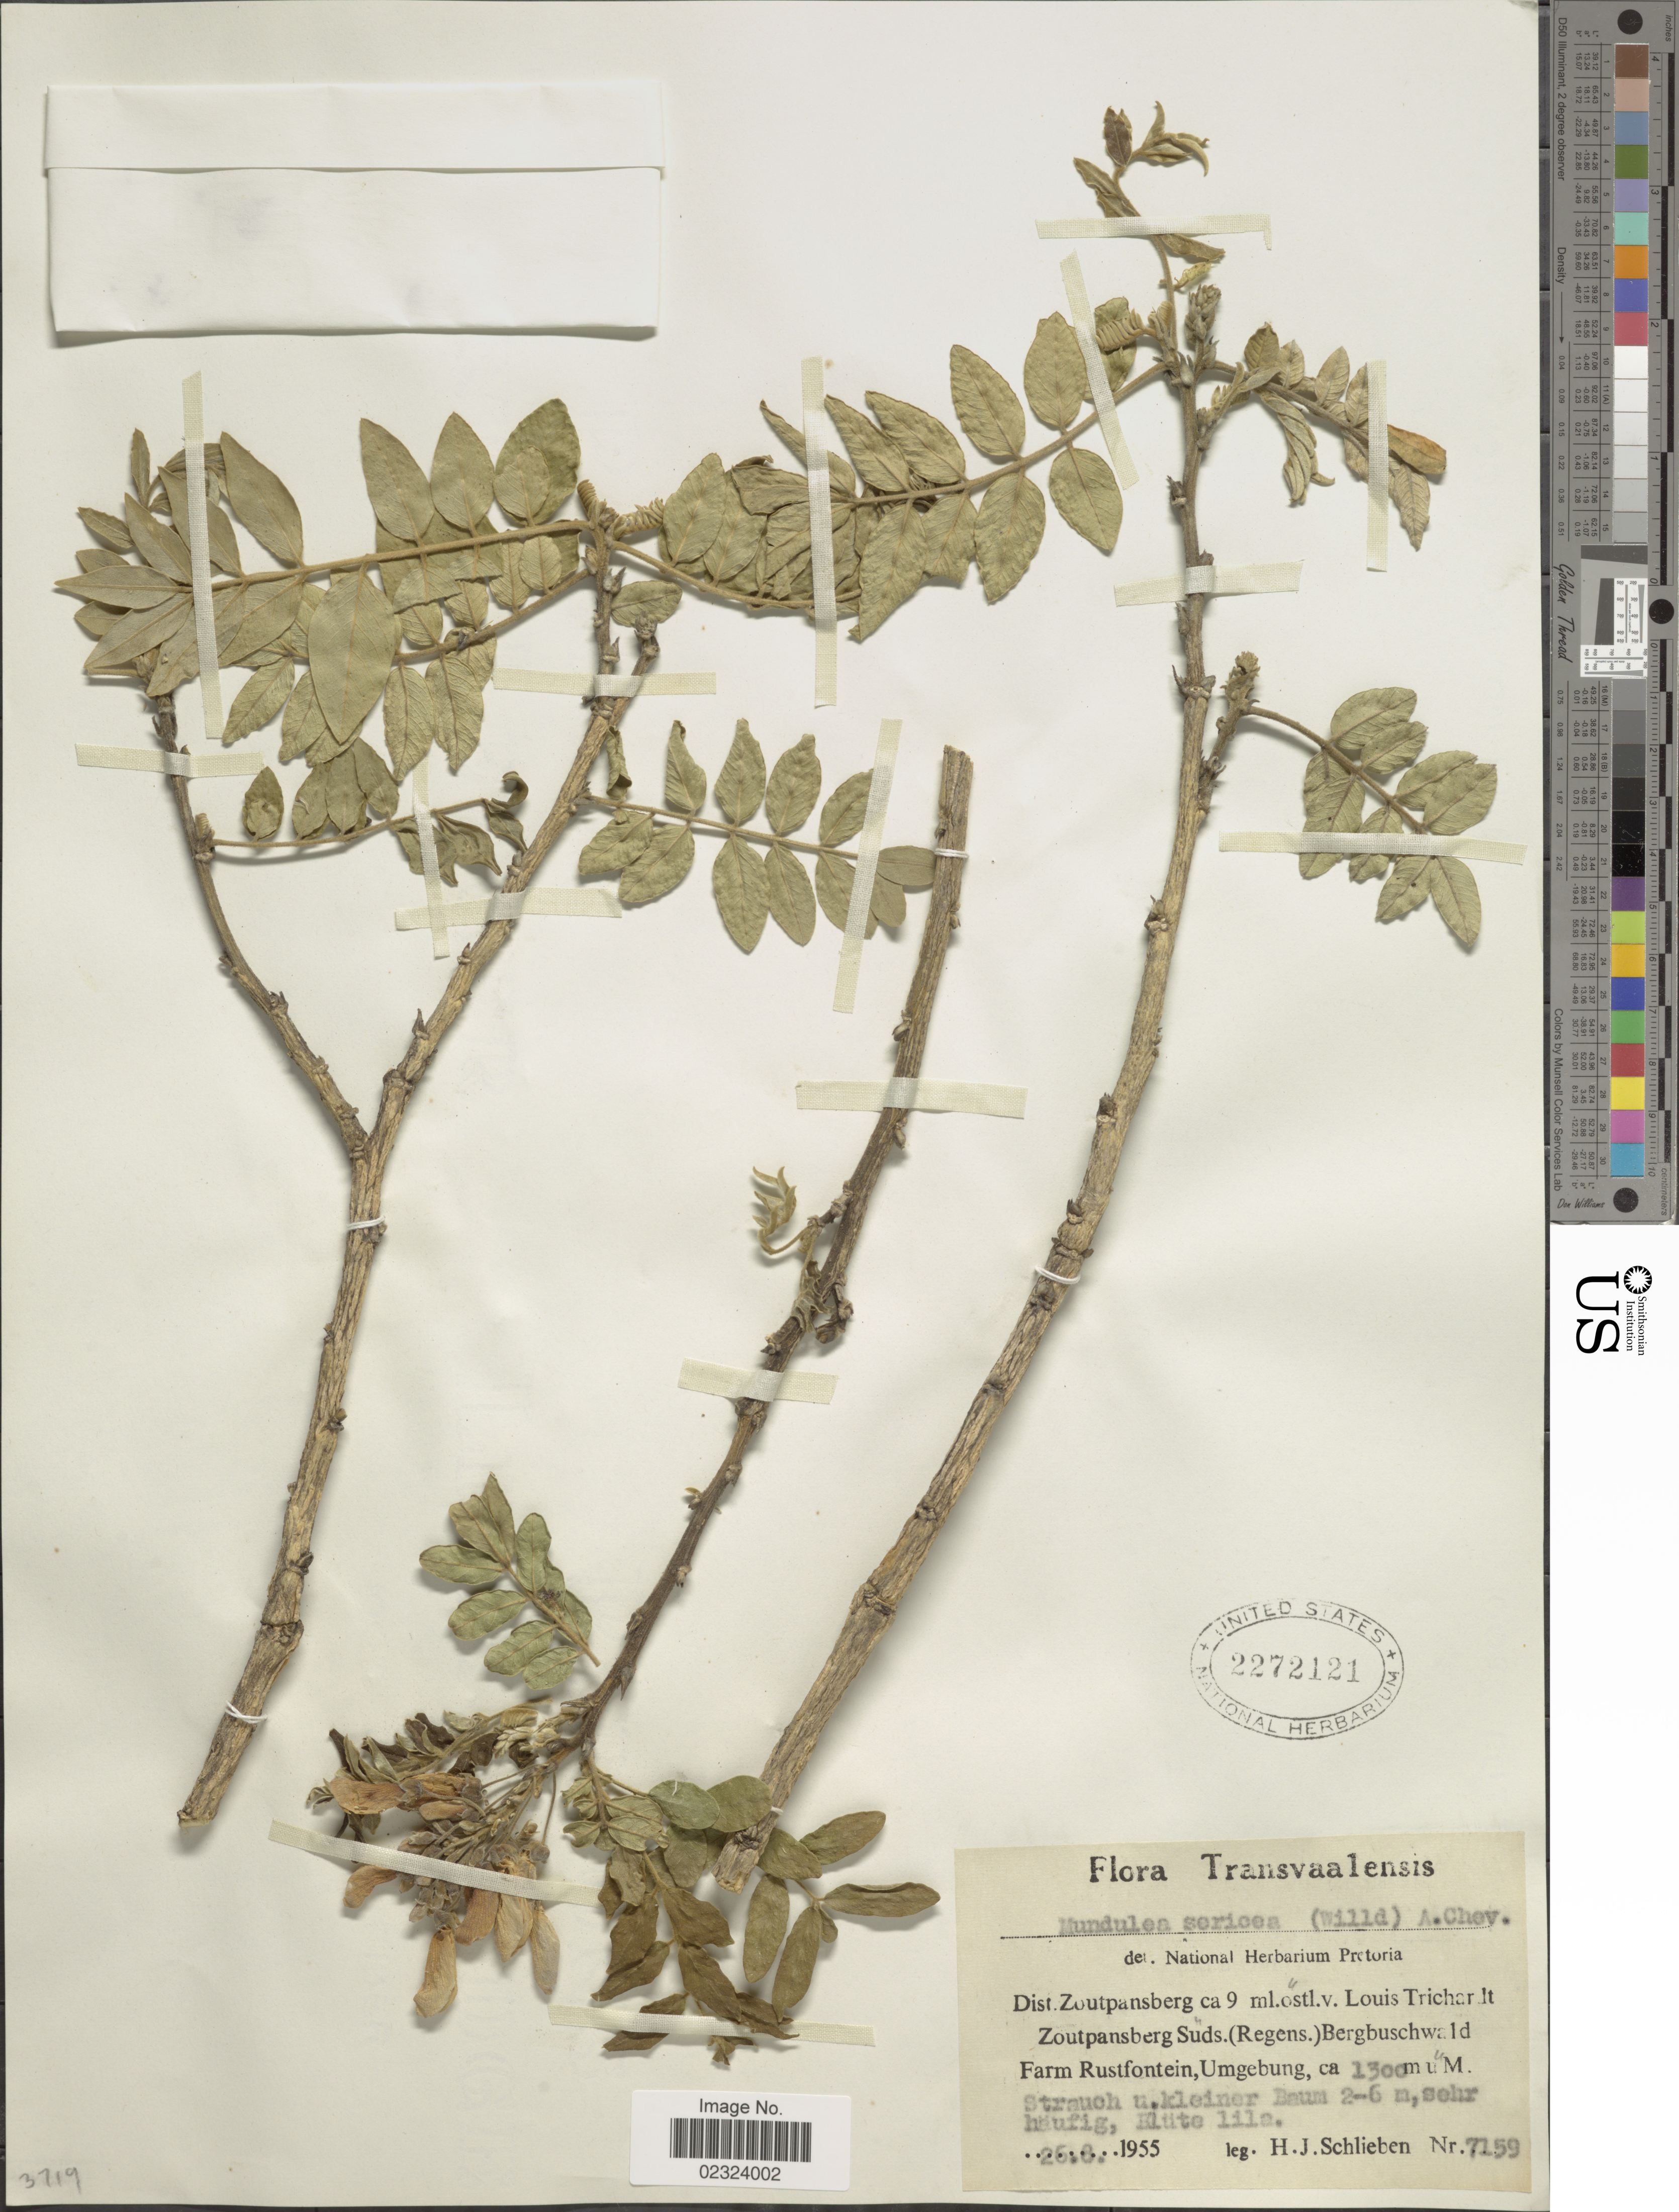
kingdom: Plantae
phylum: Tracheophyta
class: Magnoliopsida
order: Fabales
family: Fabaceae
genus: Mundulea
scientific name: Mundulea sericea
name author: (Willd.) A. Chev.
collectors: H. J. Schlieben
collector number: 7159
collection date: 1955-08-26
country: South Africa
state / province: Limpopo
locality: Transvaalensis. Dist. Zoutpansberg ca 9 ml.ostl.v. Louis Trichardt Zoutpansberg Suds. (Regens). Bergbuschwald Farm Rustfontein, Umgebung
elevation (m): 1300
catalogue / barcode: US 2272121